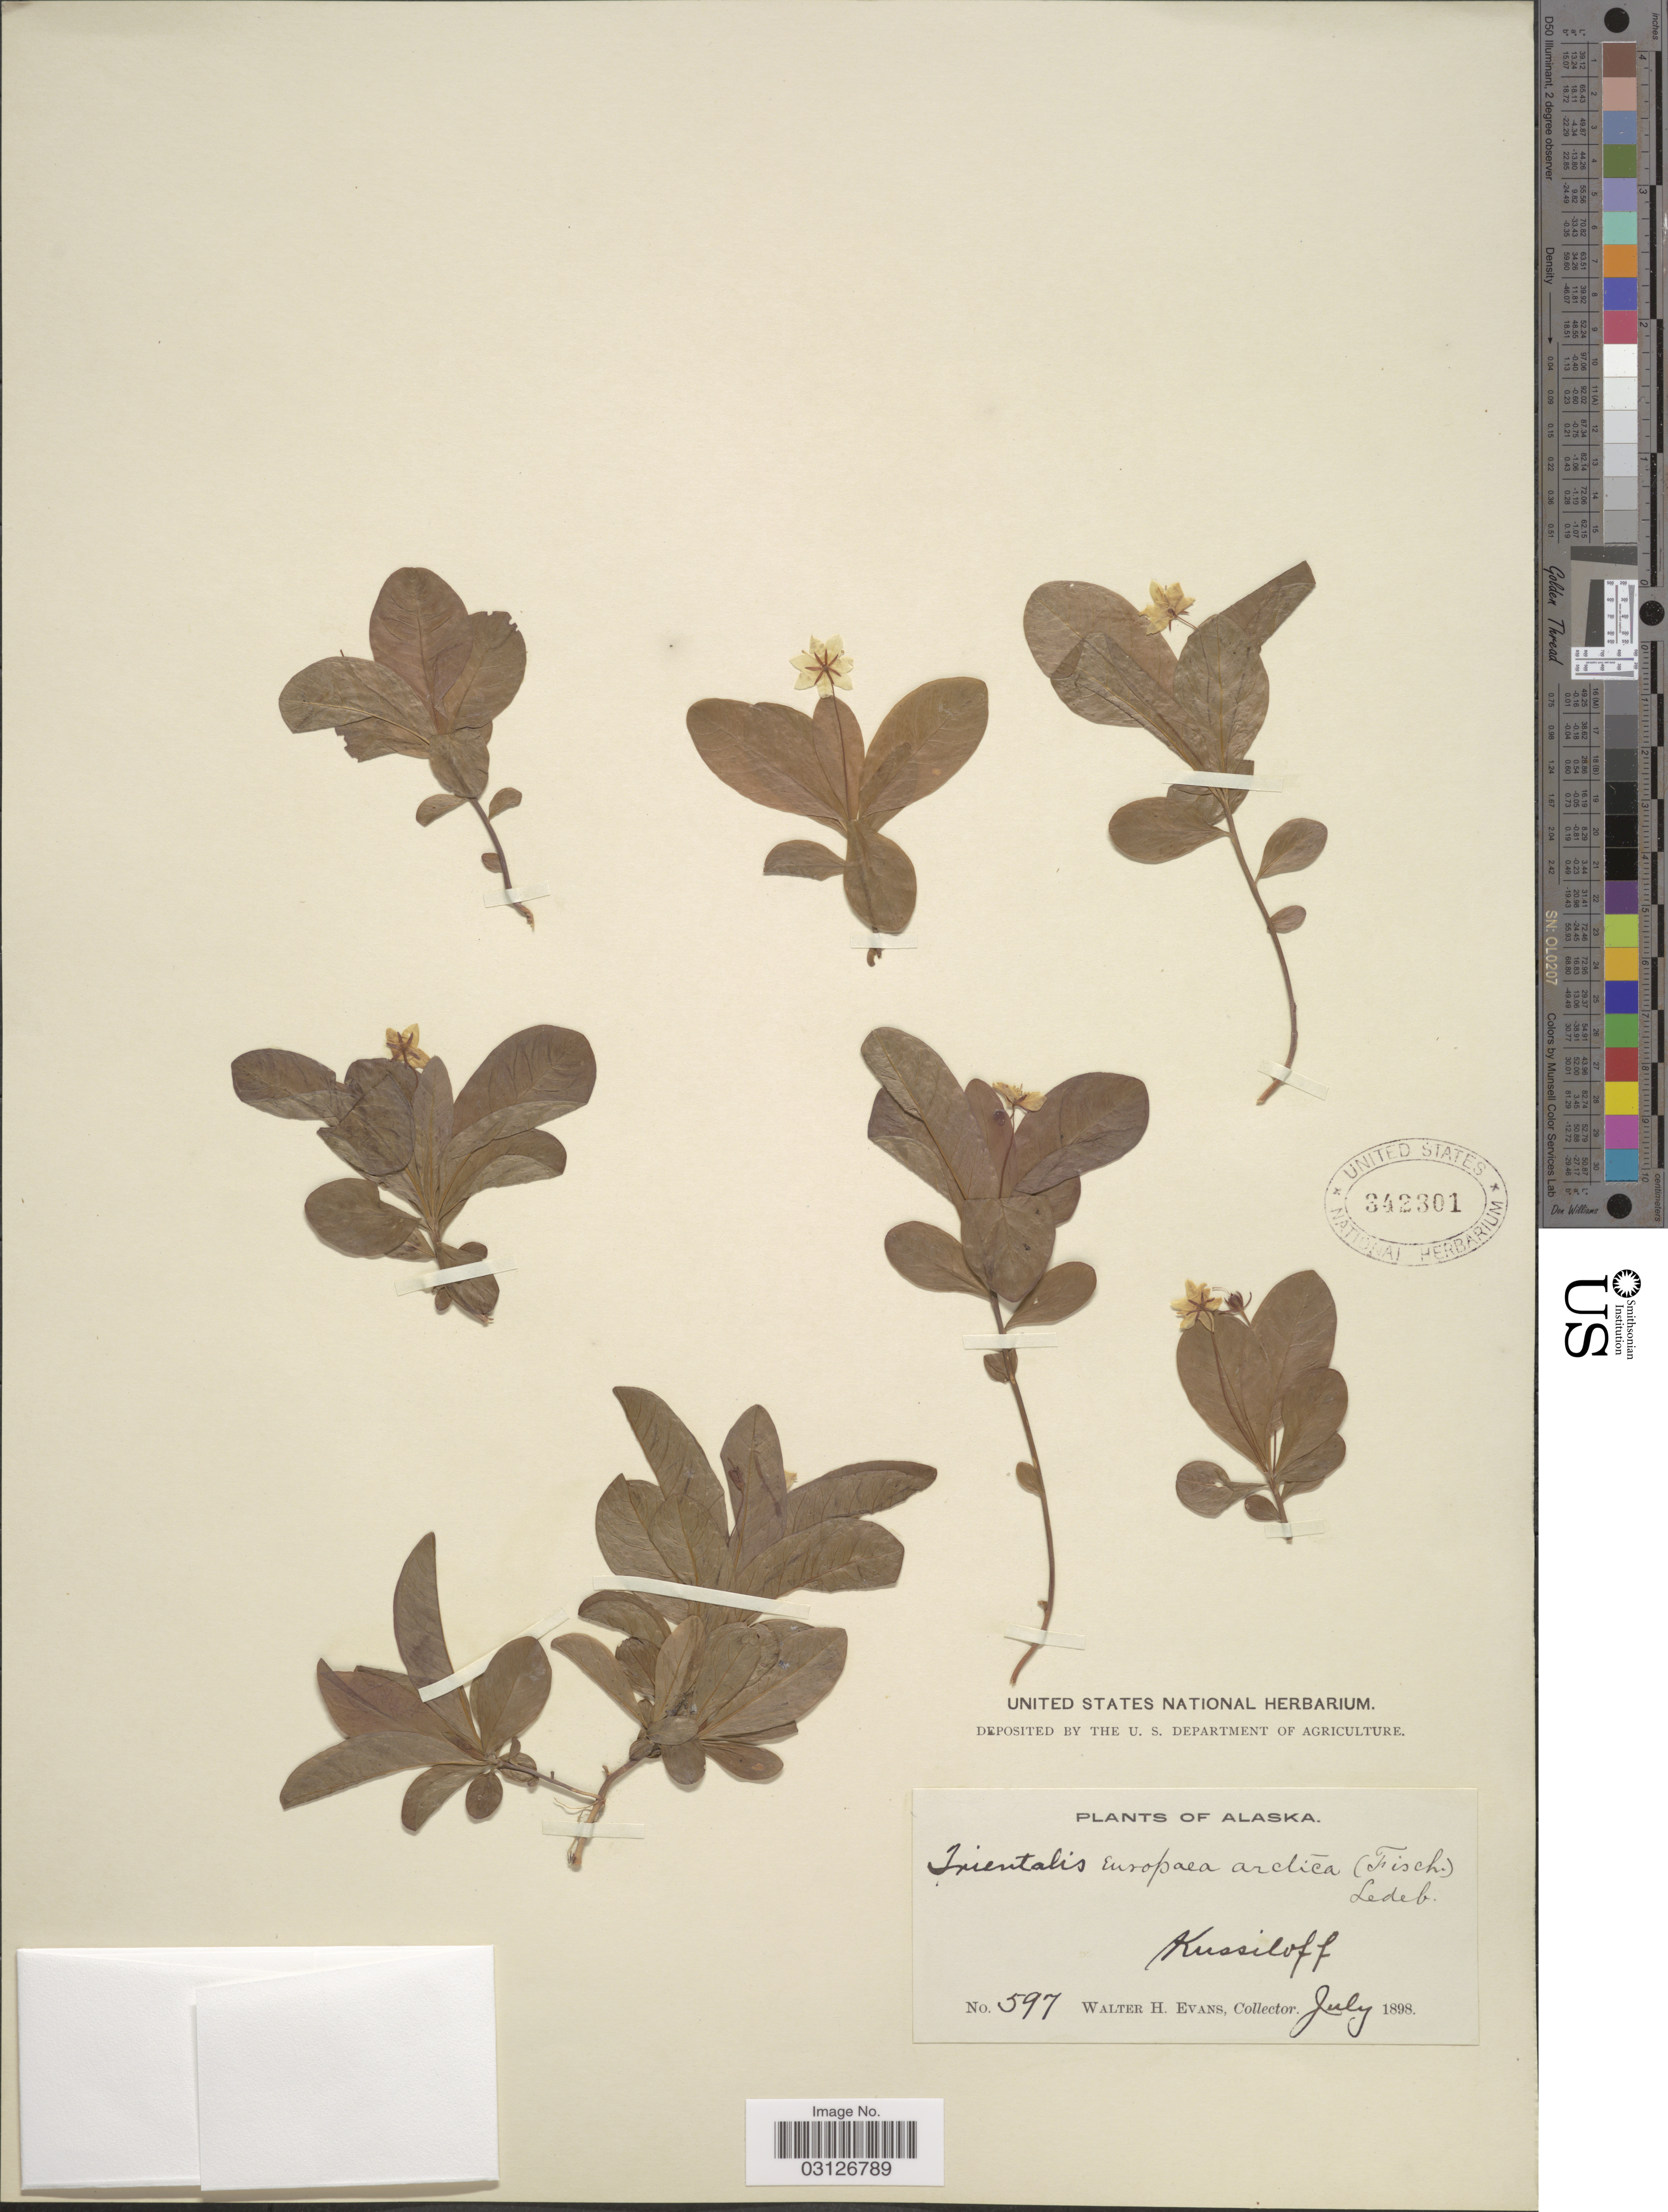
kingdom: Plantae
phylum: Tracheophyta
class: Magnoliopsida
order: Ericales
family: Primulaceae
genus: Trientalis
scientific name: Trientalis europaea subsp. arctica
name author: (Fisch. ex Hook.) Hultén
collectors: W. H. Evans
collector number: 597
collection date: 1898-07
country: United States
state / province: Alaska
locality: Kussiloff.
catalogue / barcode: US 342301